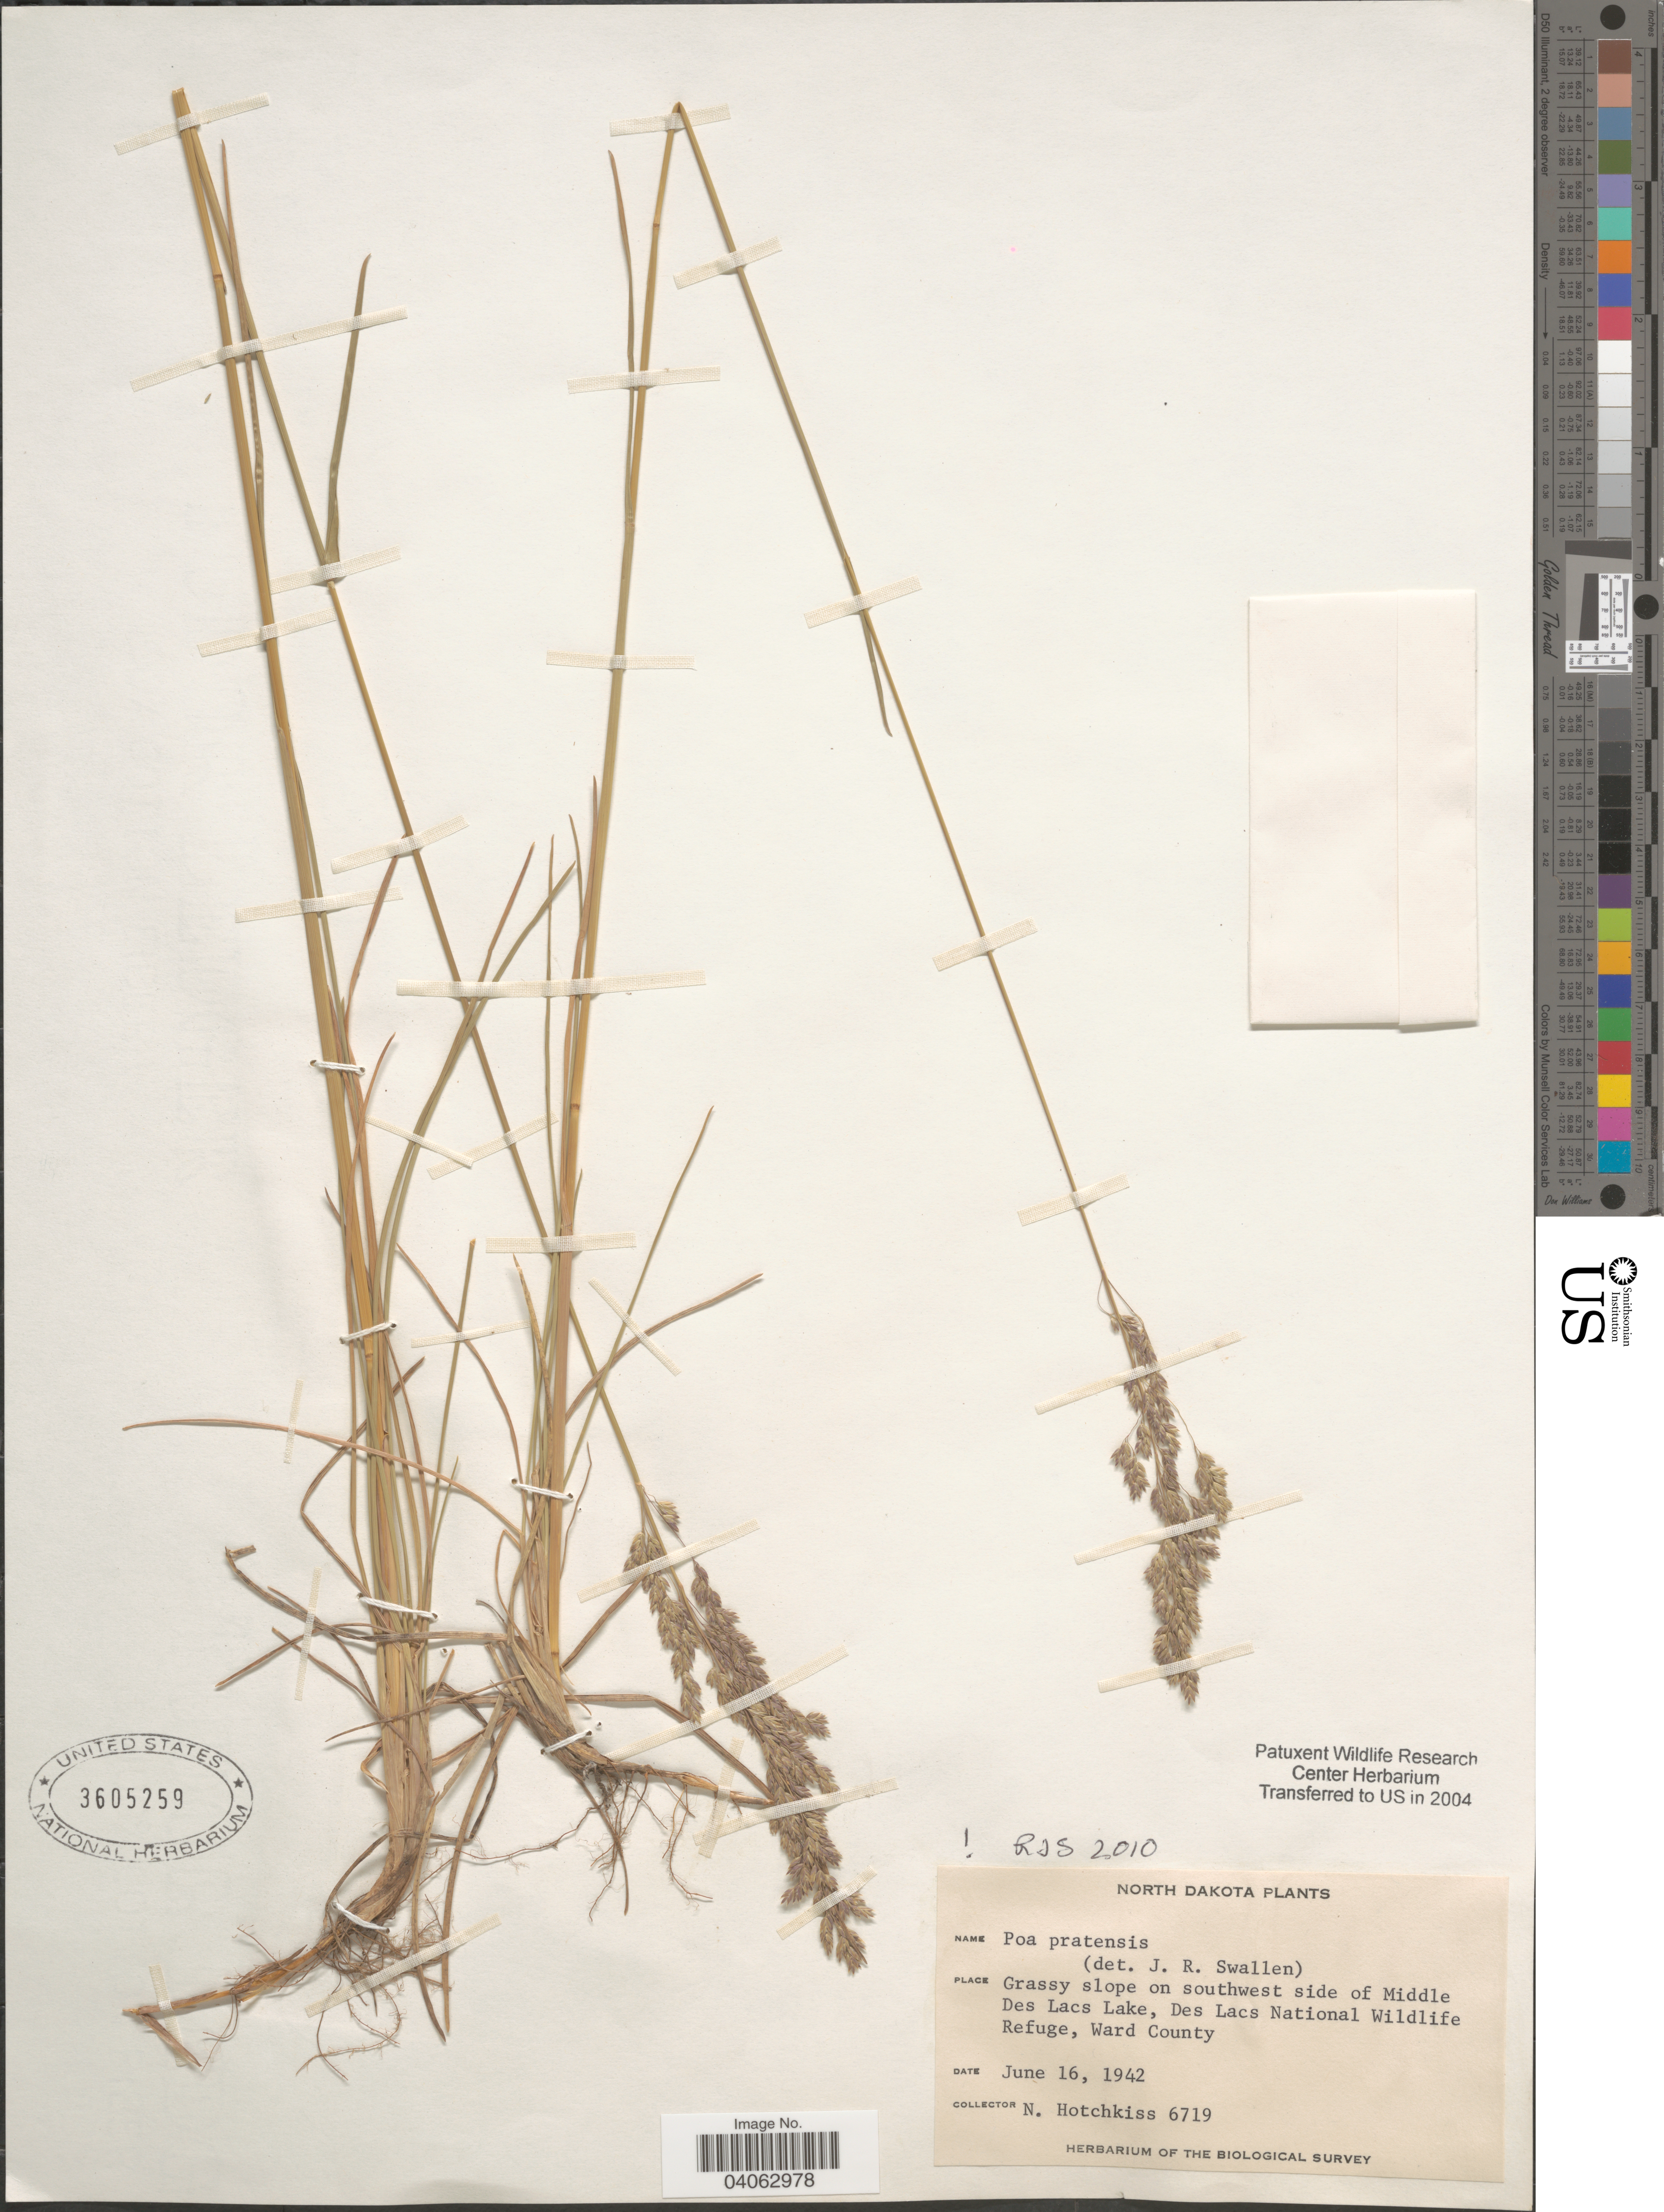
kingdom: Plantae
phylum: Tracheophyta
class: Liliopsida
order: Poales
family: Poaceae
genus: Poa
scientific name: Poa pratensis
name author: L.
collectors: N. Hotchkiss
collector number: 6719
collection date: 1942-06-16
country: United States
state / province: North Dakota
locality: Grassy slope on southwest side of Middle Des Lacs Lake, Des Lacs National Wildlife Refuge, Ward County.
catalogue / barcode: US 3605259